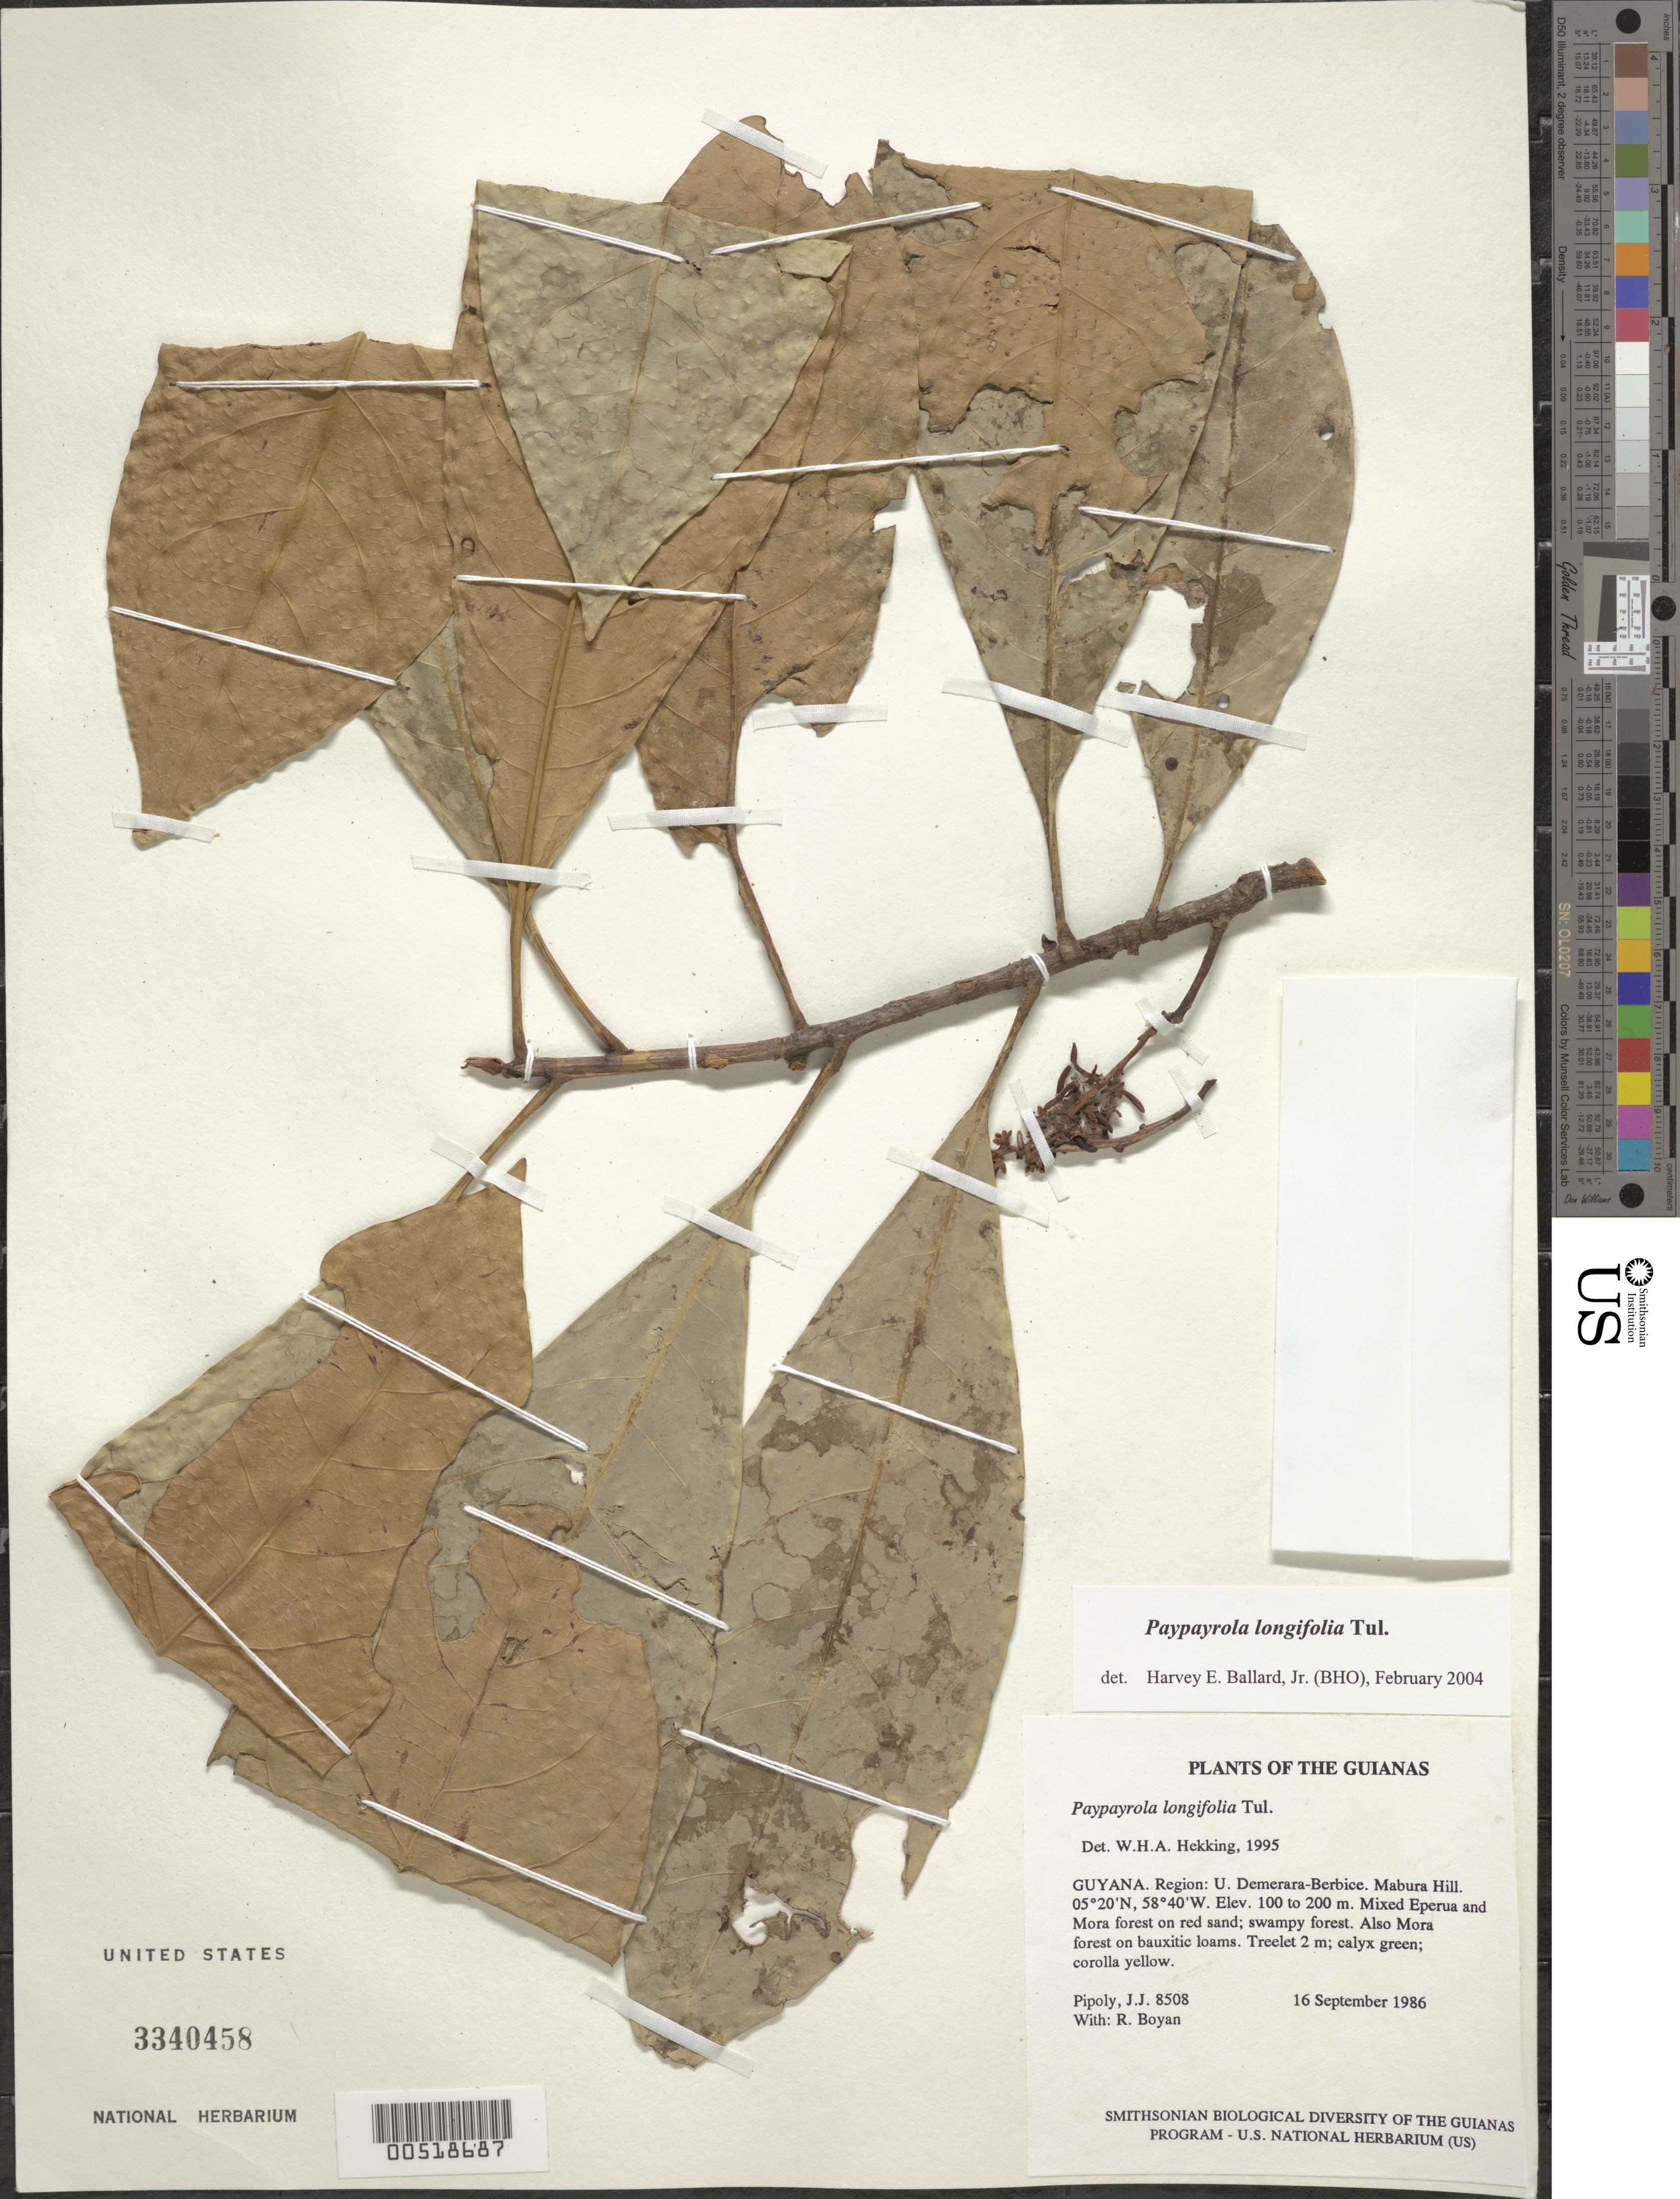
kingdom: Plantae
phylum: Tracheophyta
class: Magnoliopsida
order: Malpighiales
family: Violaceae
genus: Paypayrola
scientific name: Paypayrola longifolia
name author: Tul.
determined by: Ballard, Harvey E.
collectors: J. J. Pipoly & R. Boyan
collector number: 8508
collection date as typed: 16 September 1986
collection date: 1986-09-16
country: Guyana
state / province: U. Demerara-Berbice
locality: Mabura Hill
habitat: Mixed Eperua and Mora forest on red sand; swampy forest. Also Mora forest on bauxitic loams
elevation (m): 100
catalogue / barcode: US 3340458